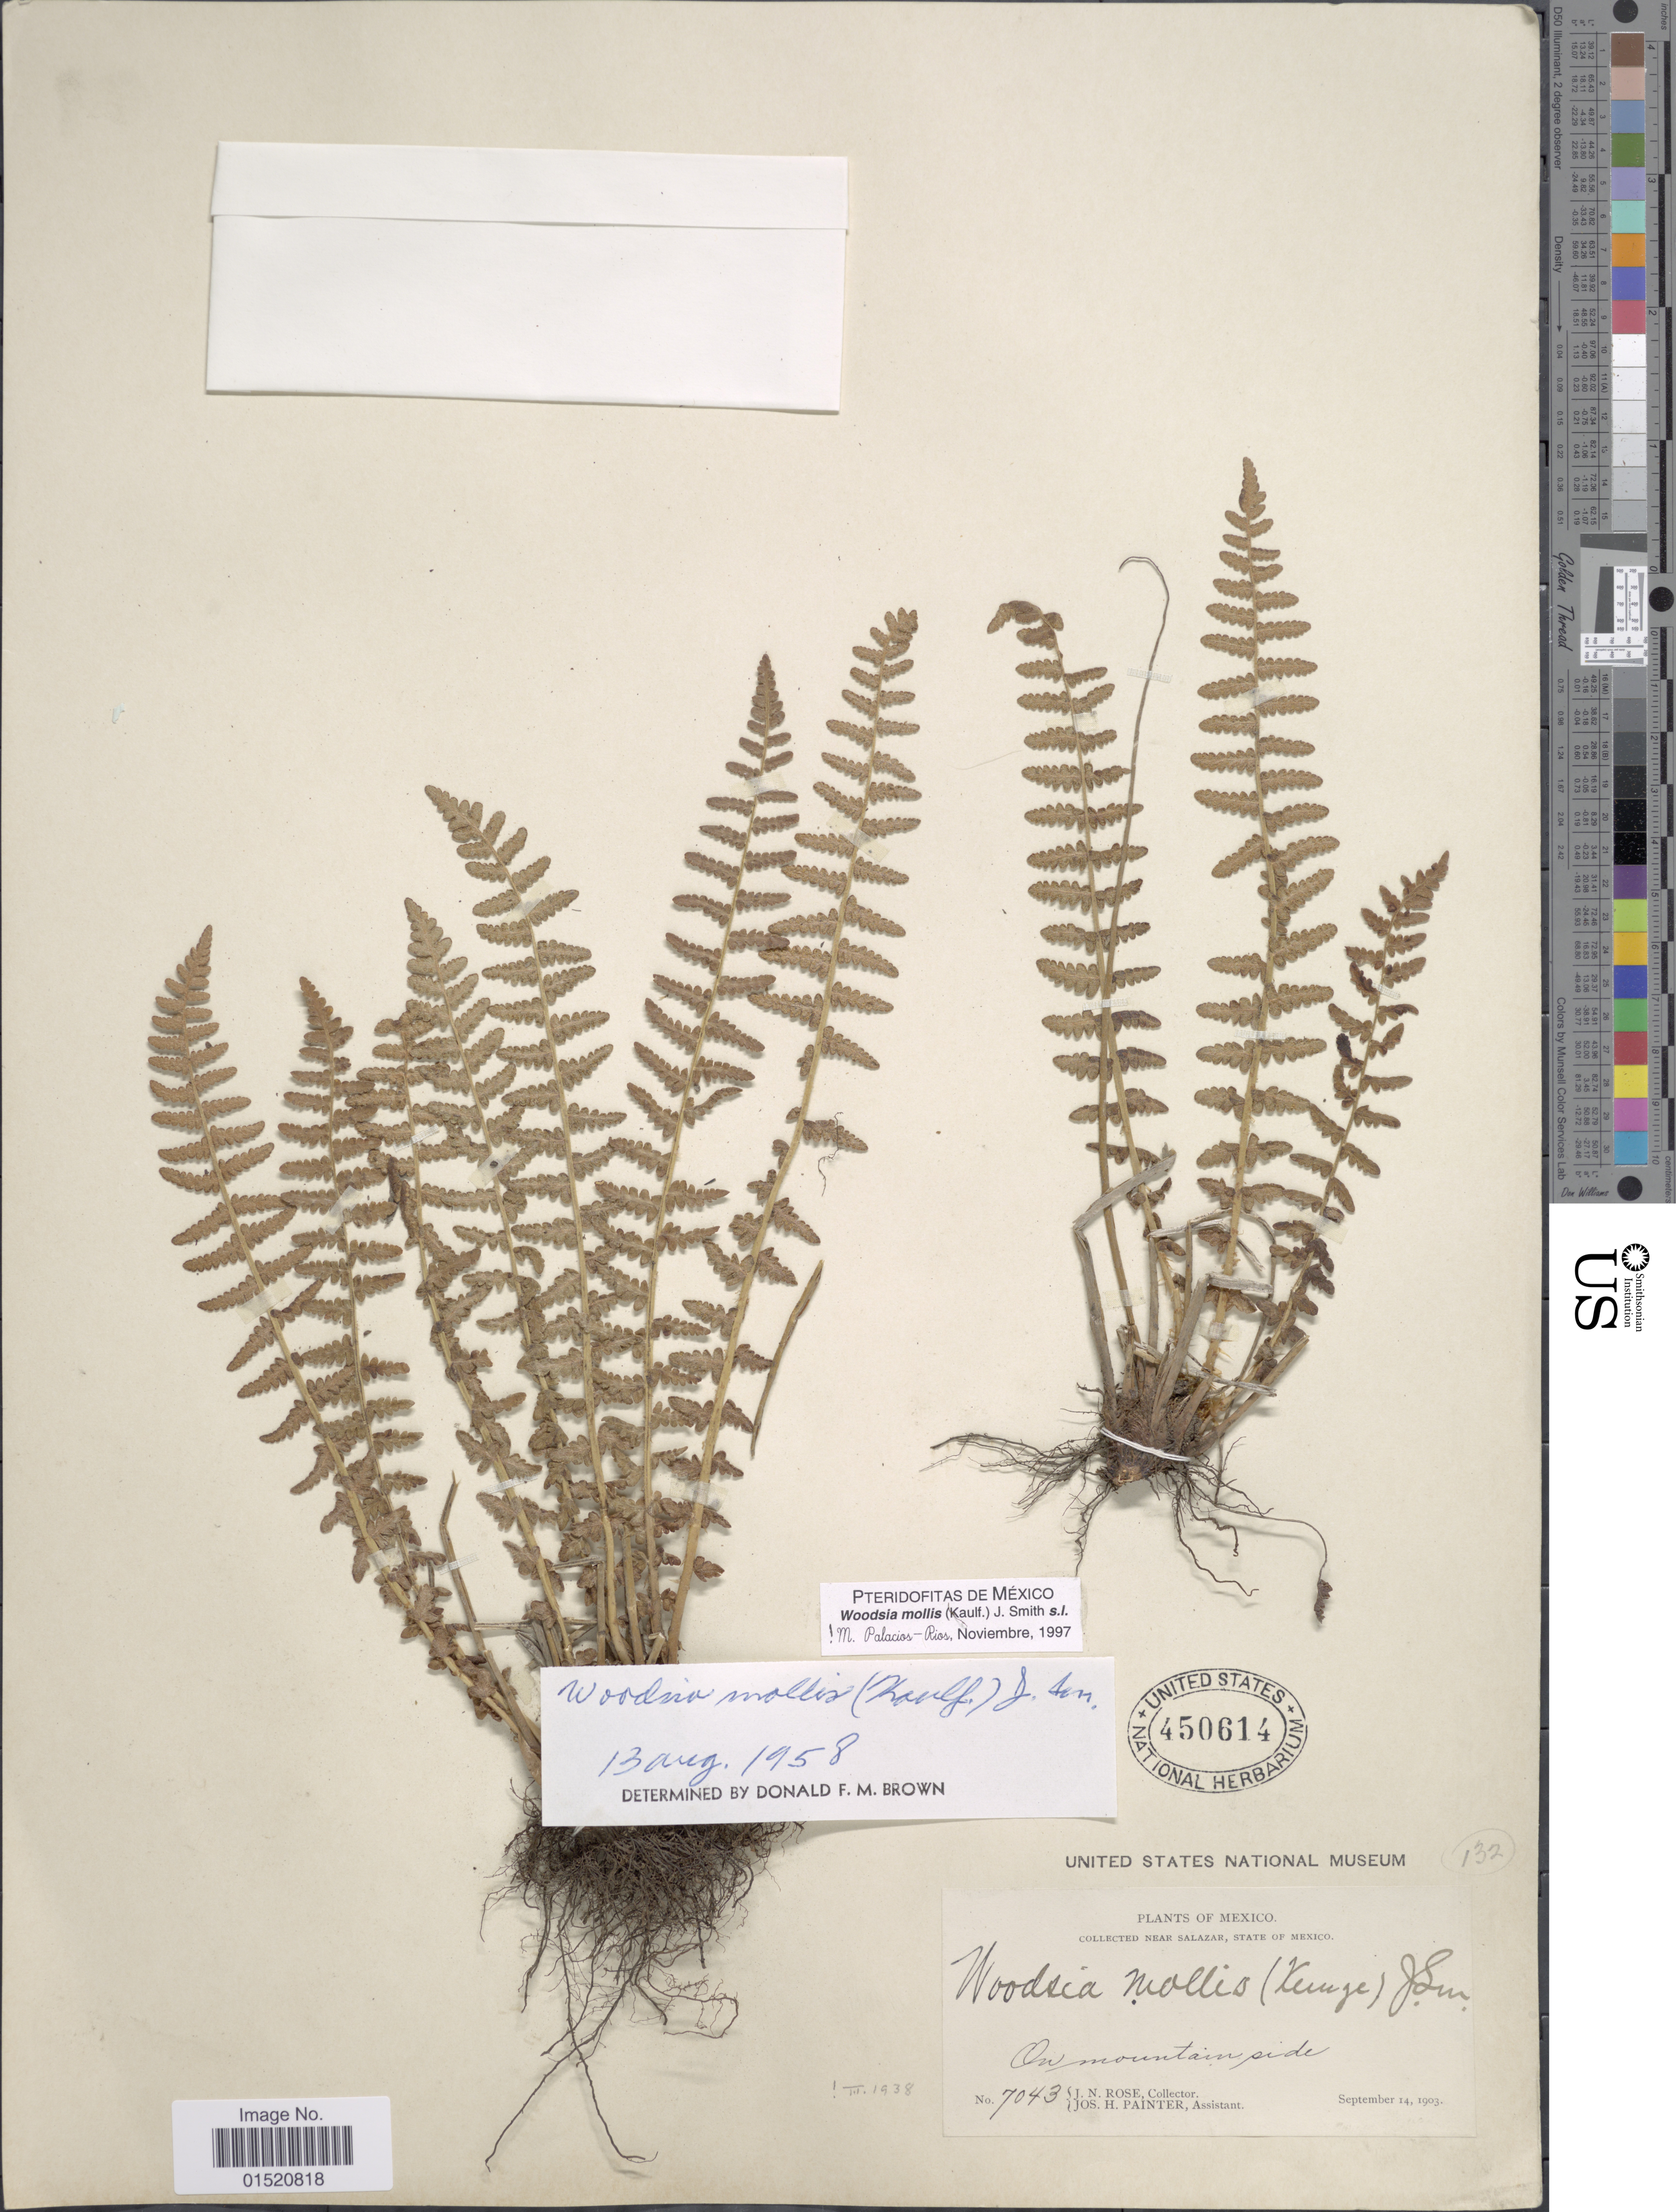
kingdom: Plantae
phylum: Tracheophyta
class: Polypodiopsida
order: Polypodiales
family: Woodsiaceae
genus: Woodsia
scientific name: Woodsia mollis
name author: (Kaulf.) J. Sm.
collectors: J. N. Rose & J. H. Painter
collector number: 7043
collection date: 1903-09-14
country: Mexico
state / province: México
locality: Near Salazar, On mountain side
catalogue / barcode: US 450614